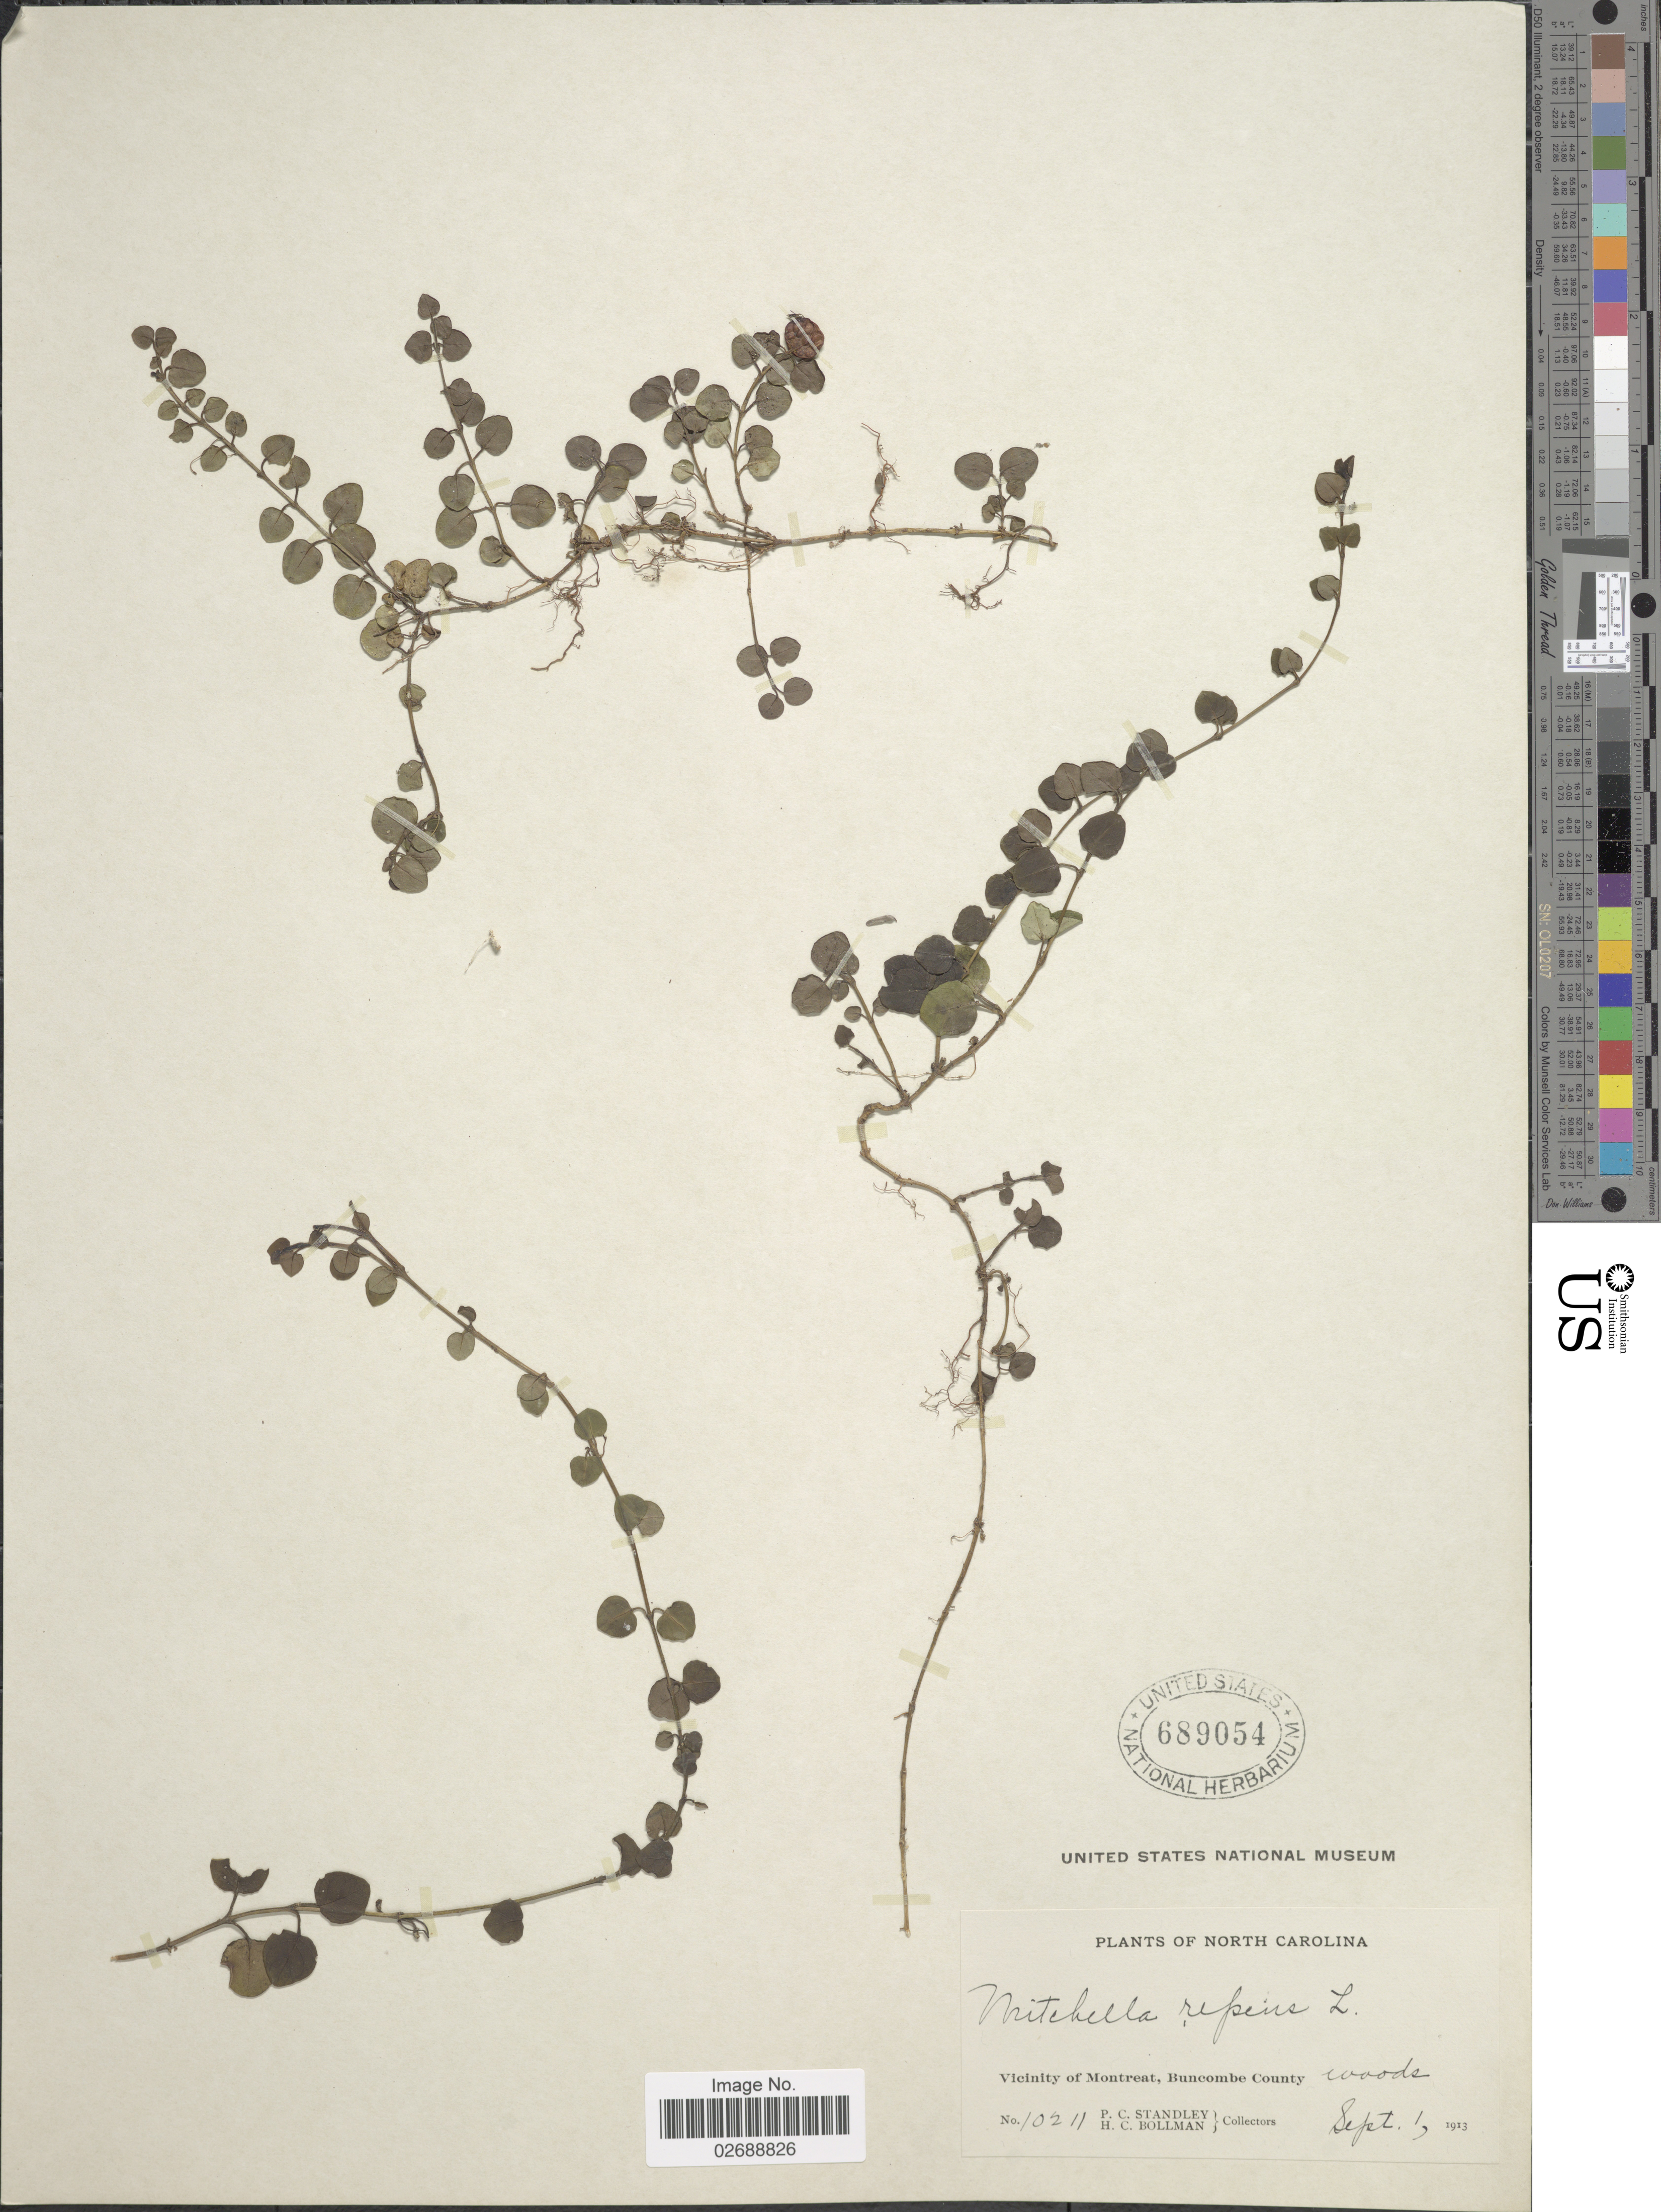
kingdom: Plantae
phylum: Tracheophyta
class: Magnoliopsida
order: Gentianales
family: Rubiaceae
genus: Mitchella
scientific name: Mitchella repens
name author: L.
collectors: P. C. Standley & H. C. Bollman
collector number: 10211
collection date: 1913-09-01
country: United States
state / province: North Carolina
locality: Vicinity of Montreat, Buncombe County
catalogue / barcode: US 689054